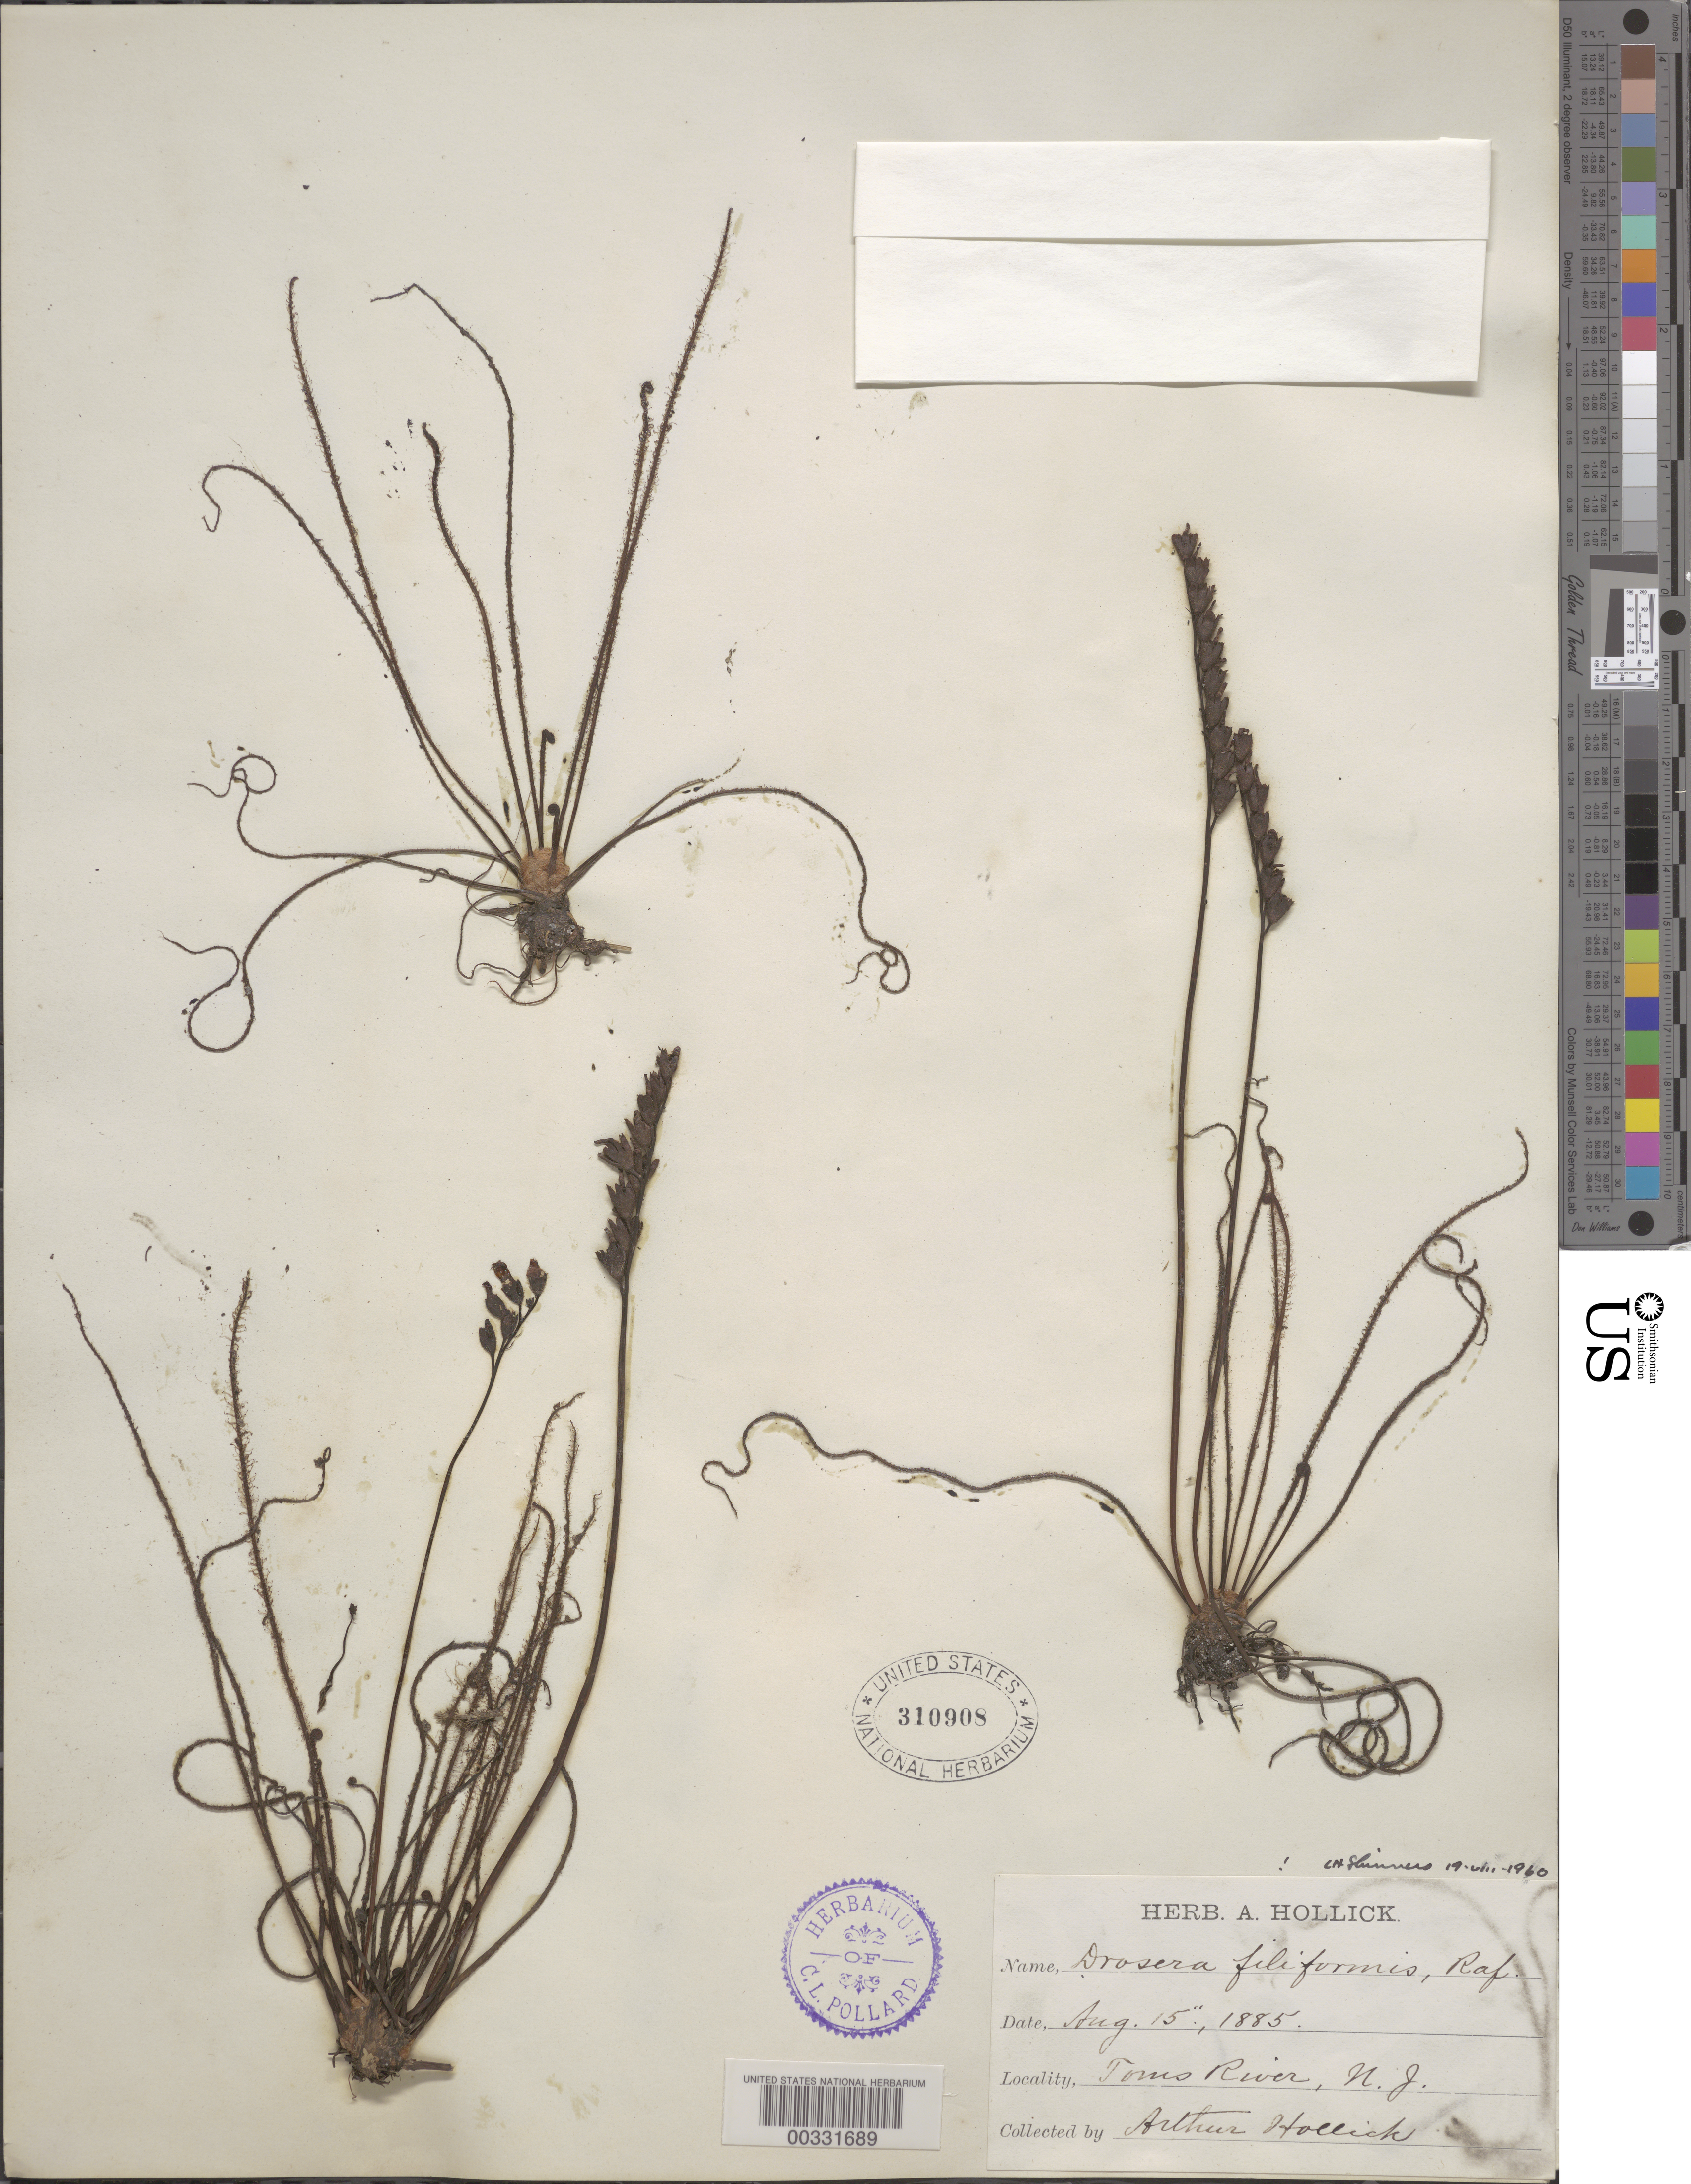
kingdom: Plantae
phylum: Tracheophyta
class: Magnoliopsida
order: Caryophyllales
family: Droseraceae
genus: Drosera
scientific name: Drosera filiformis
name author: Raf.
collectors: A. Hollick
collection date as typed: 15 Aug 1885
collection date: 1885-08-15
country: United States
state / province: New Jersey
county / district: Ocean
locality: Tom's river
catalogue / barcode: US 310908